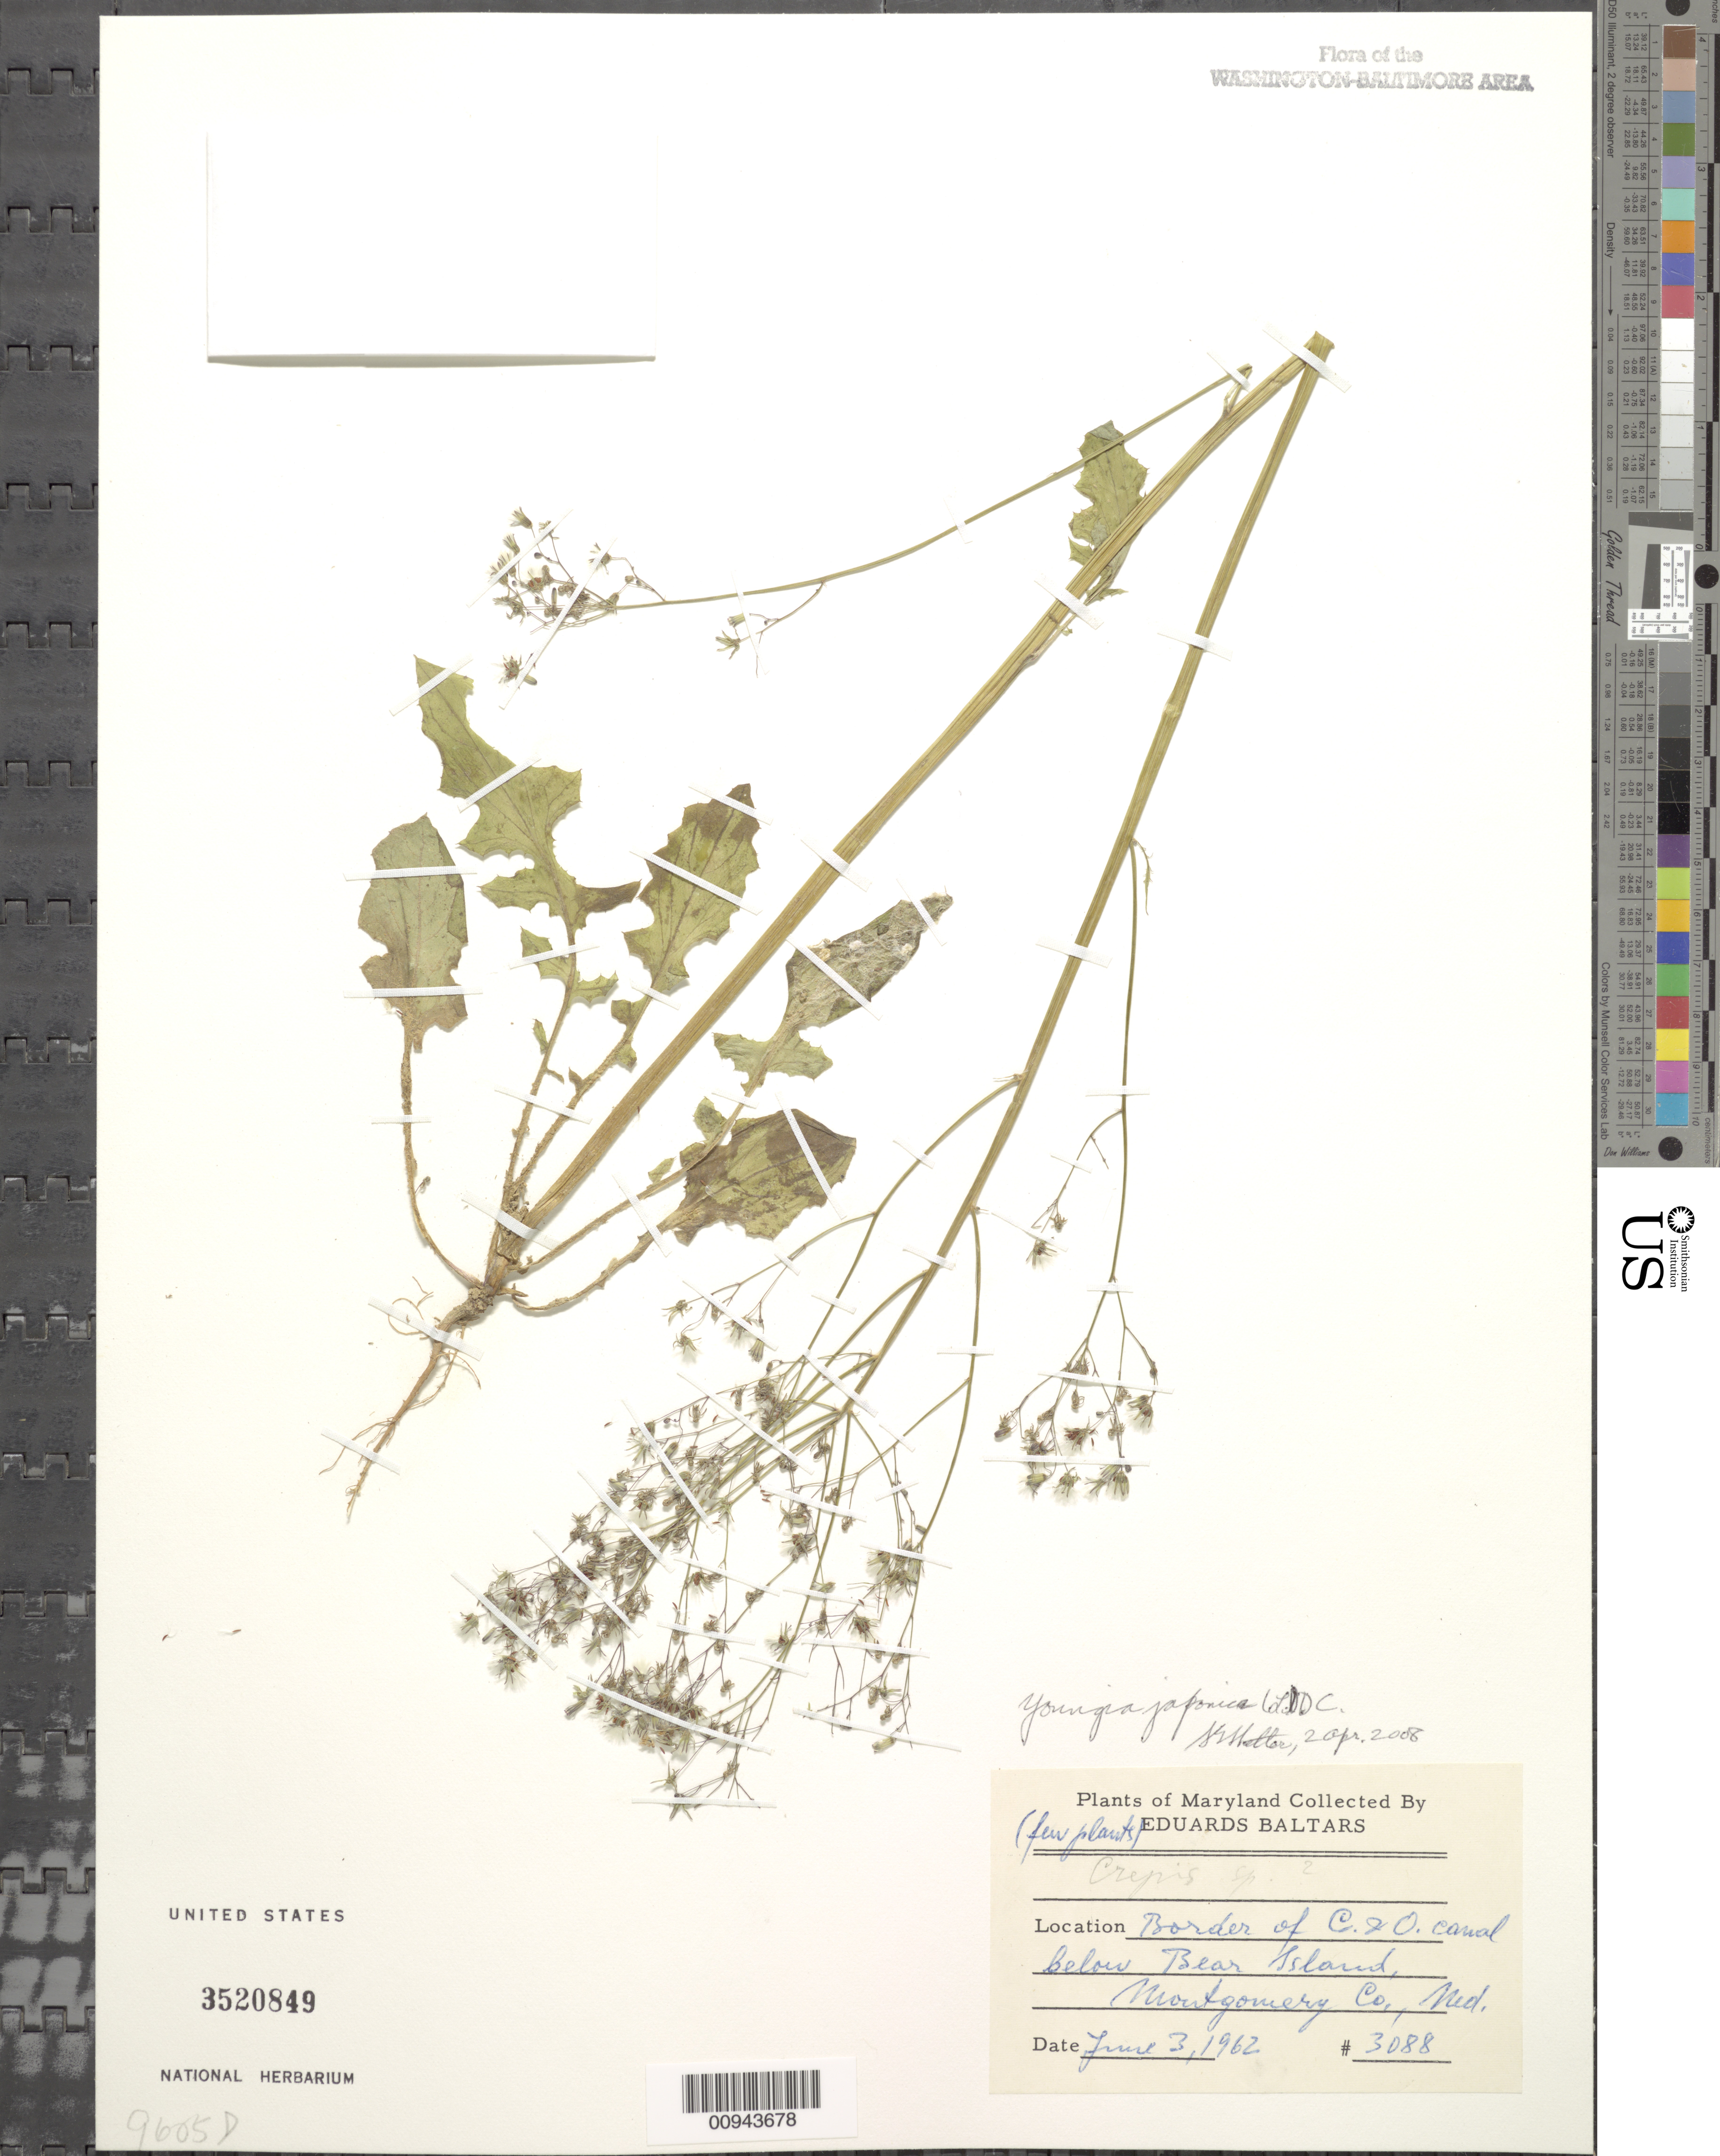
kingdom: Plantae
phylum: Tracheophyta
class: Magnoliopsida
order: Asterales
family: Asteraceae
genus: Youngia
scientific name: Youngia japonica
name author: (L.) DC.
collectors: E. Baltars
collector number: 3088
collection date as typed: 03 Jun 1962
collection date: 1962-06-03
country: United States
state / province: Maryland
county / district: Montgomery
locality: Border of C&O Canal below Bear Island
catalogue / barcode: US 3520849